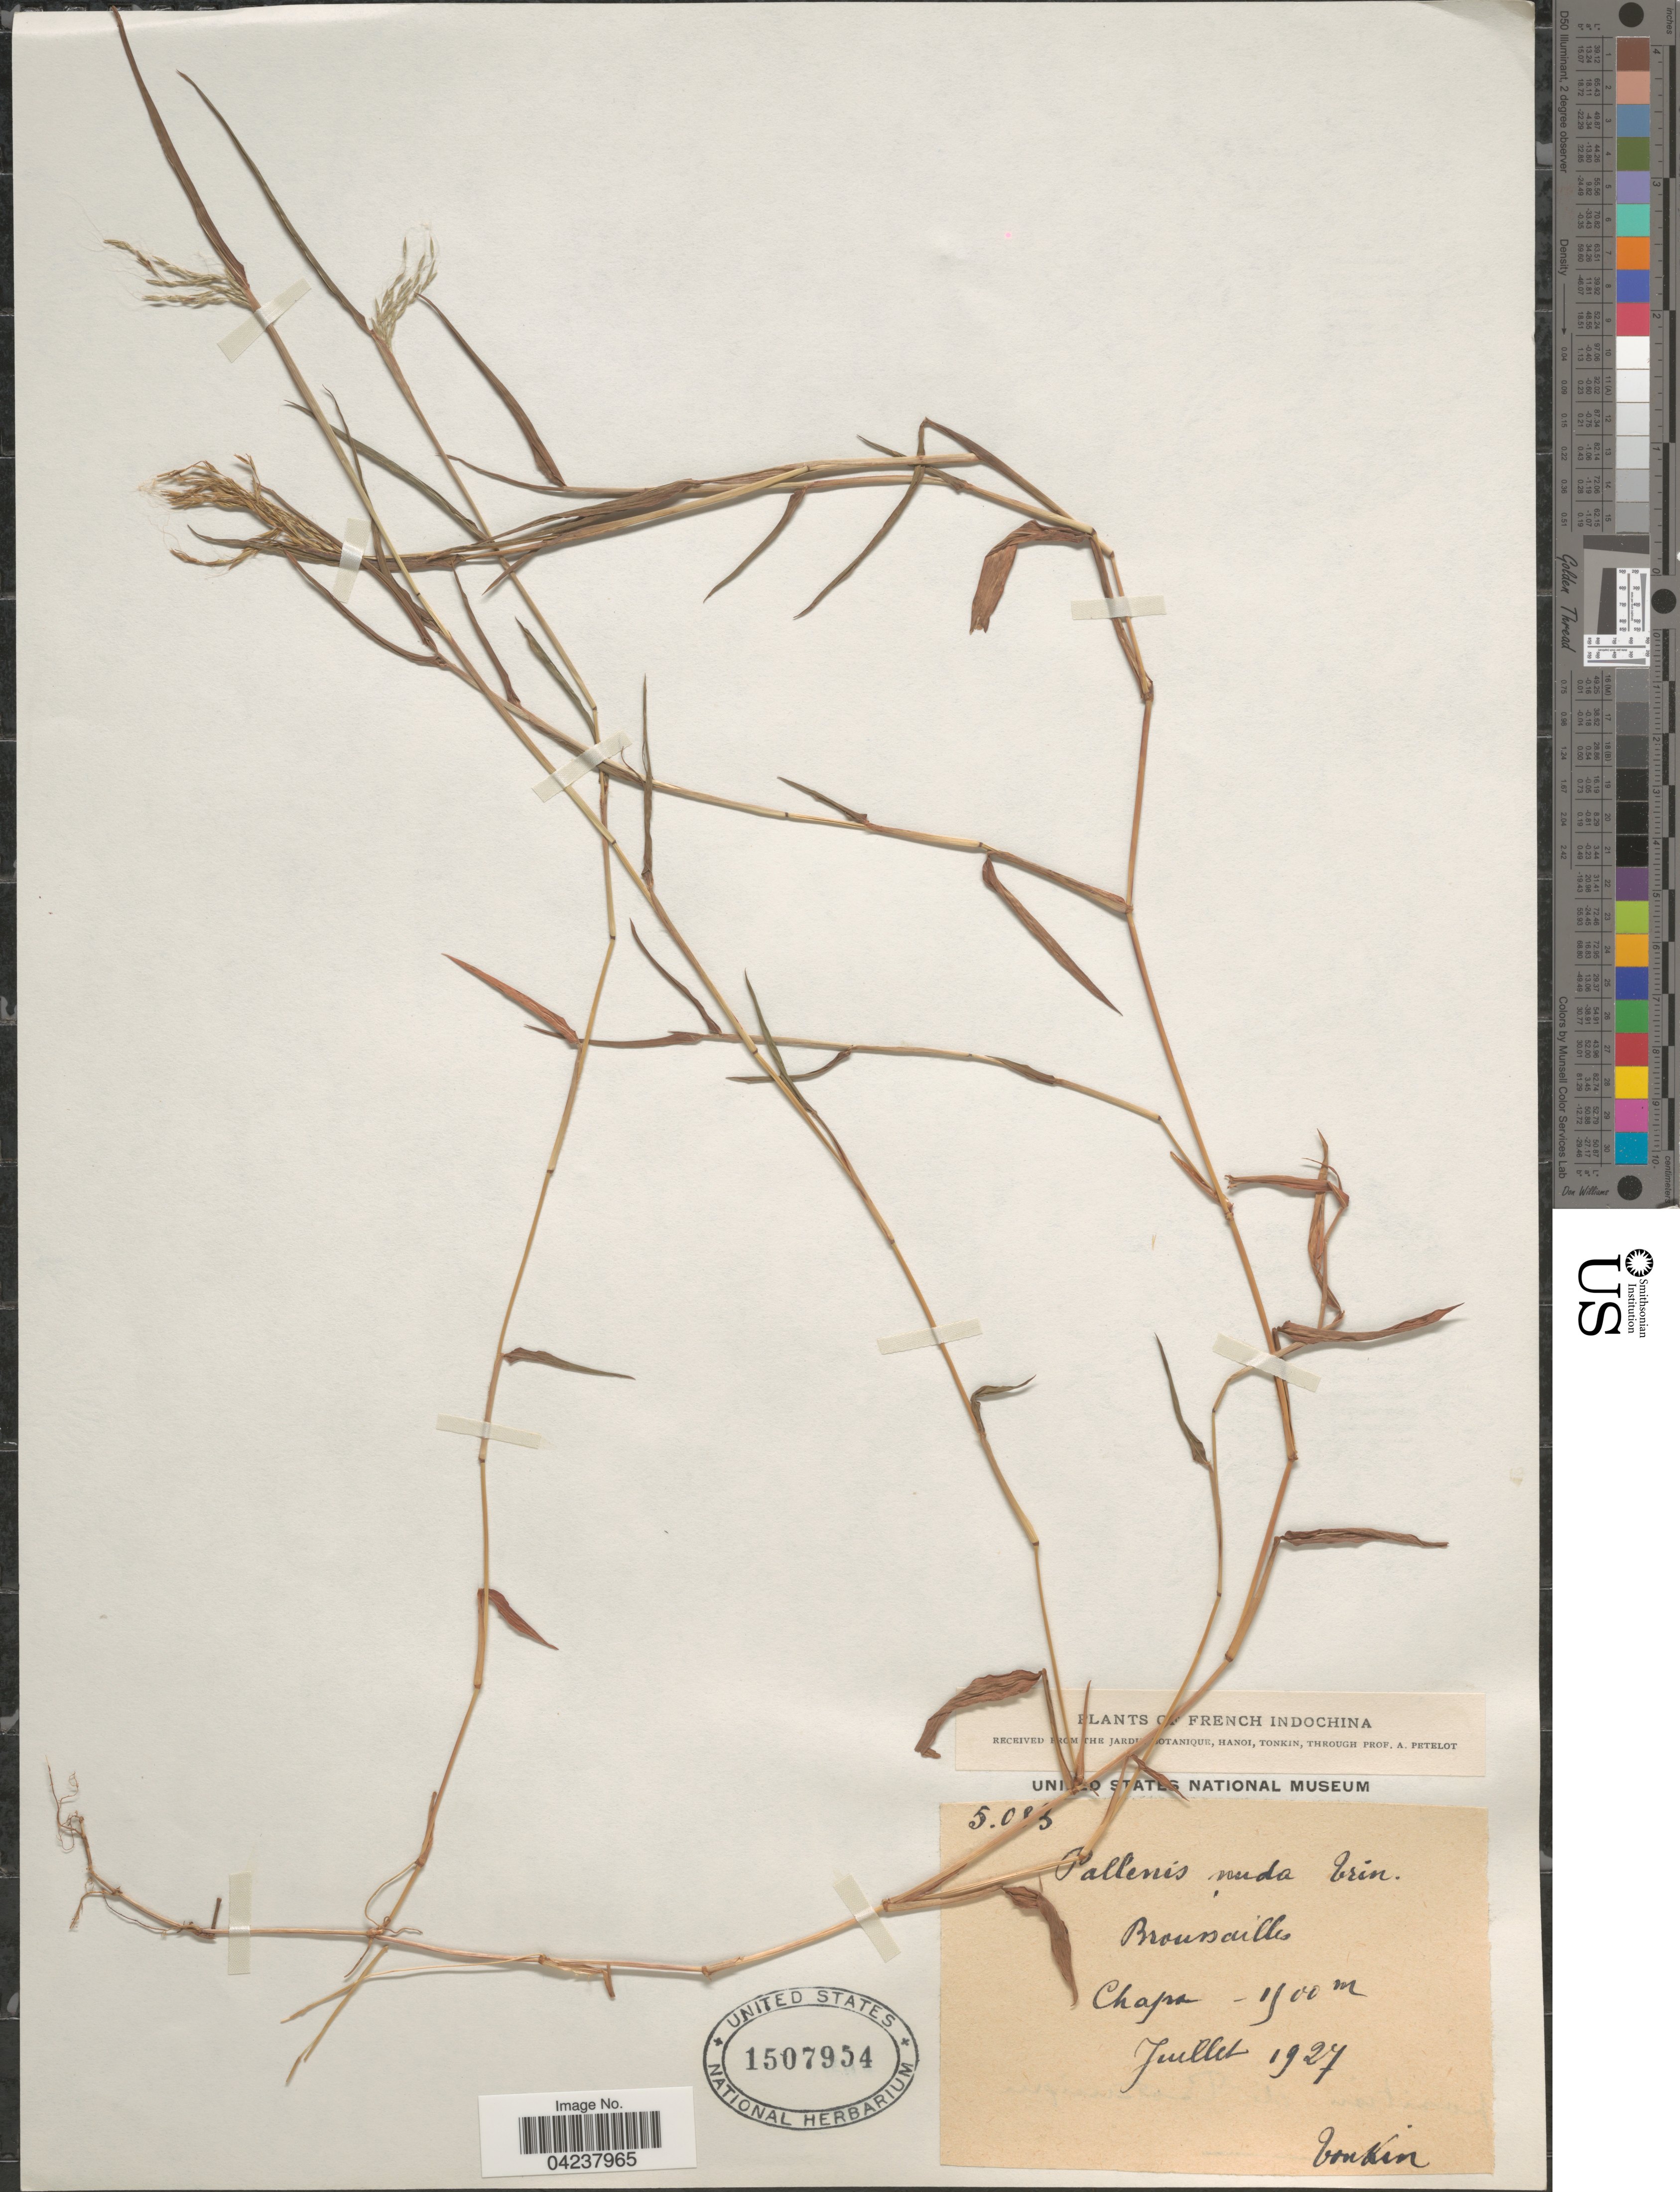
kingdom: Plantae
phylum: Tracheophyta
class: Liliopsida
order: Poales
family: Poaceae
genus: Microstegium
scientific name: Microstegium nudum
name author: (Trin.) A. Camus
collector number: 50!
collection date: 1927-07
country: Vietnam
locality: Broussailles. Chapa. Tonkin.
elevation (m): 1500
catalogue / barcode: US 1507954